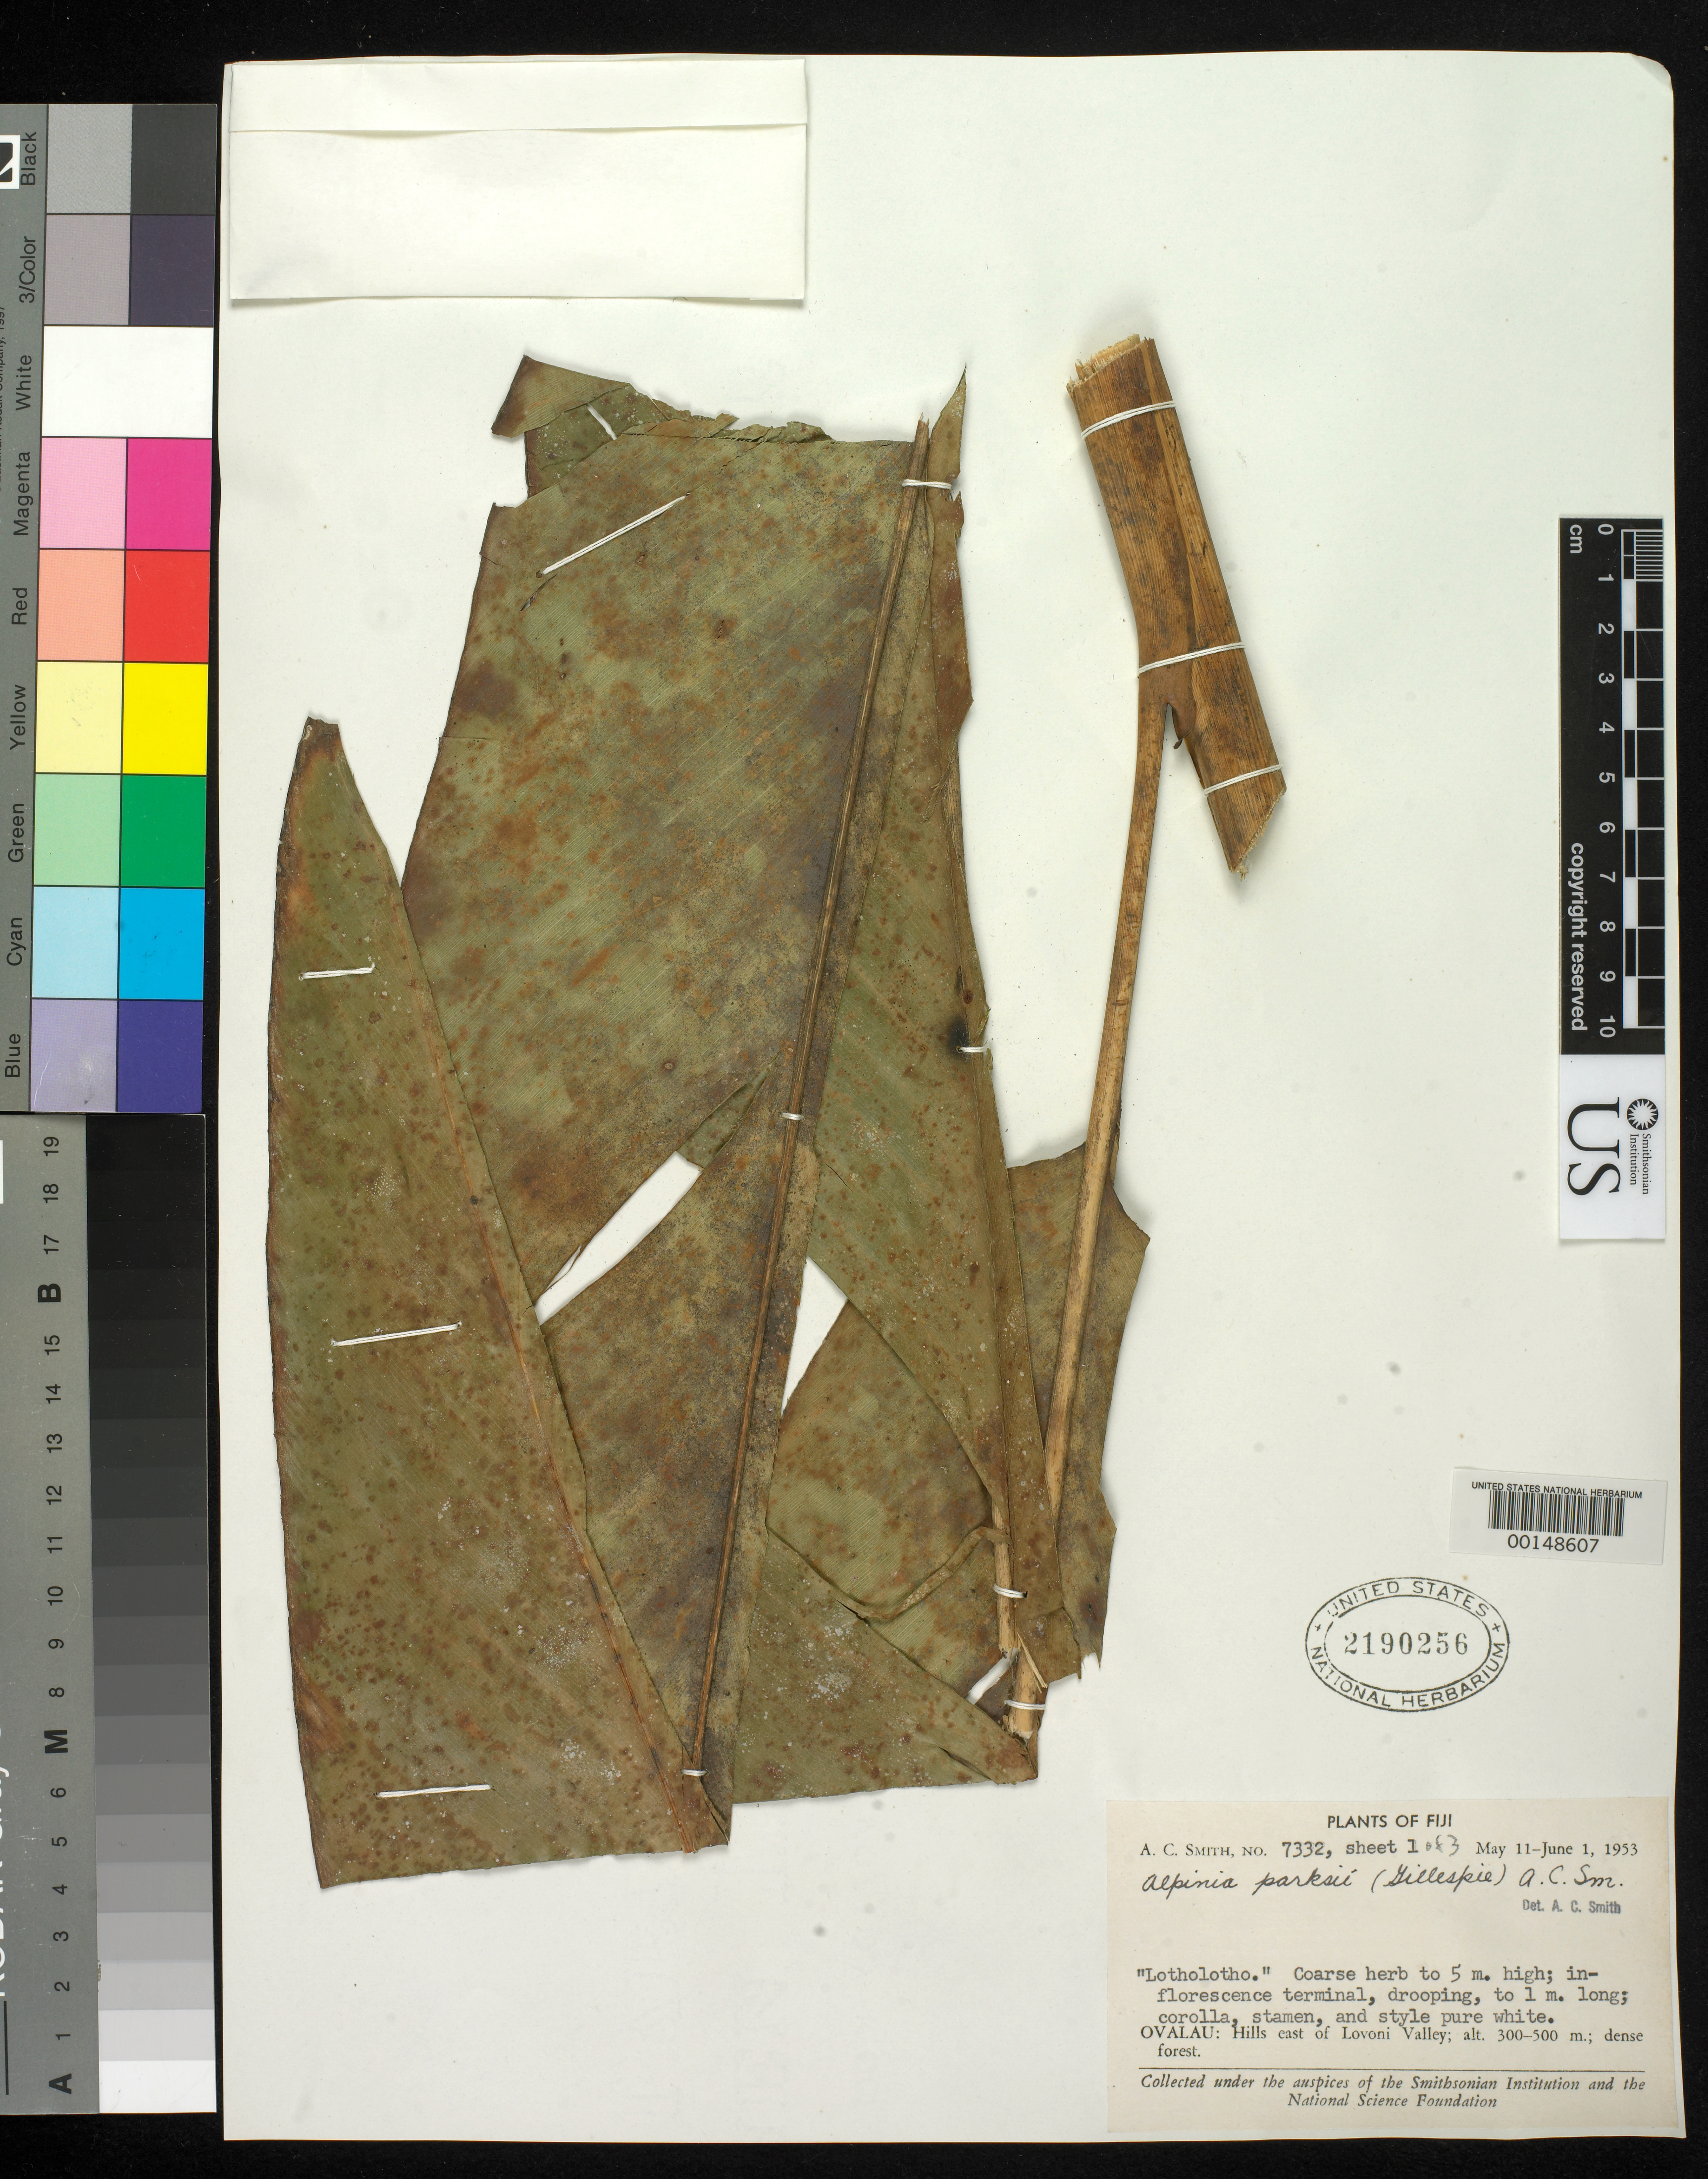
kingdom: Plantae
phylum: Tracheophyta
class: Liliopsida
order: Zingiberales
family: Zingiberaceae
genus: Alpinia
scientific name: Alpinia parksii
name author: (Gillespie) A.C. Sm.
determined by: Smith, A. C.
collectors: A. C. Smith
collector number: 7332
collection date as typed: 11 May 1953 to 01 Jun 1953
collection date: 1953-05-11/1953-06-01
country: Fiji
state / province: Eastern Division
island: Ovalau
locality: Ovalau, hills E of Lovoni Valley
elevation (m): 300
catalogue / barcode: US 2190256